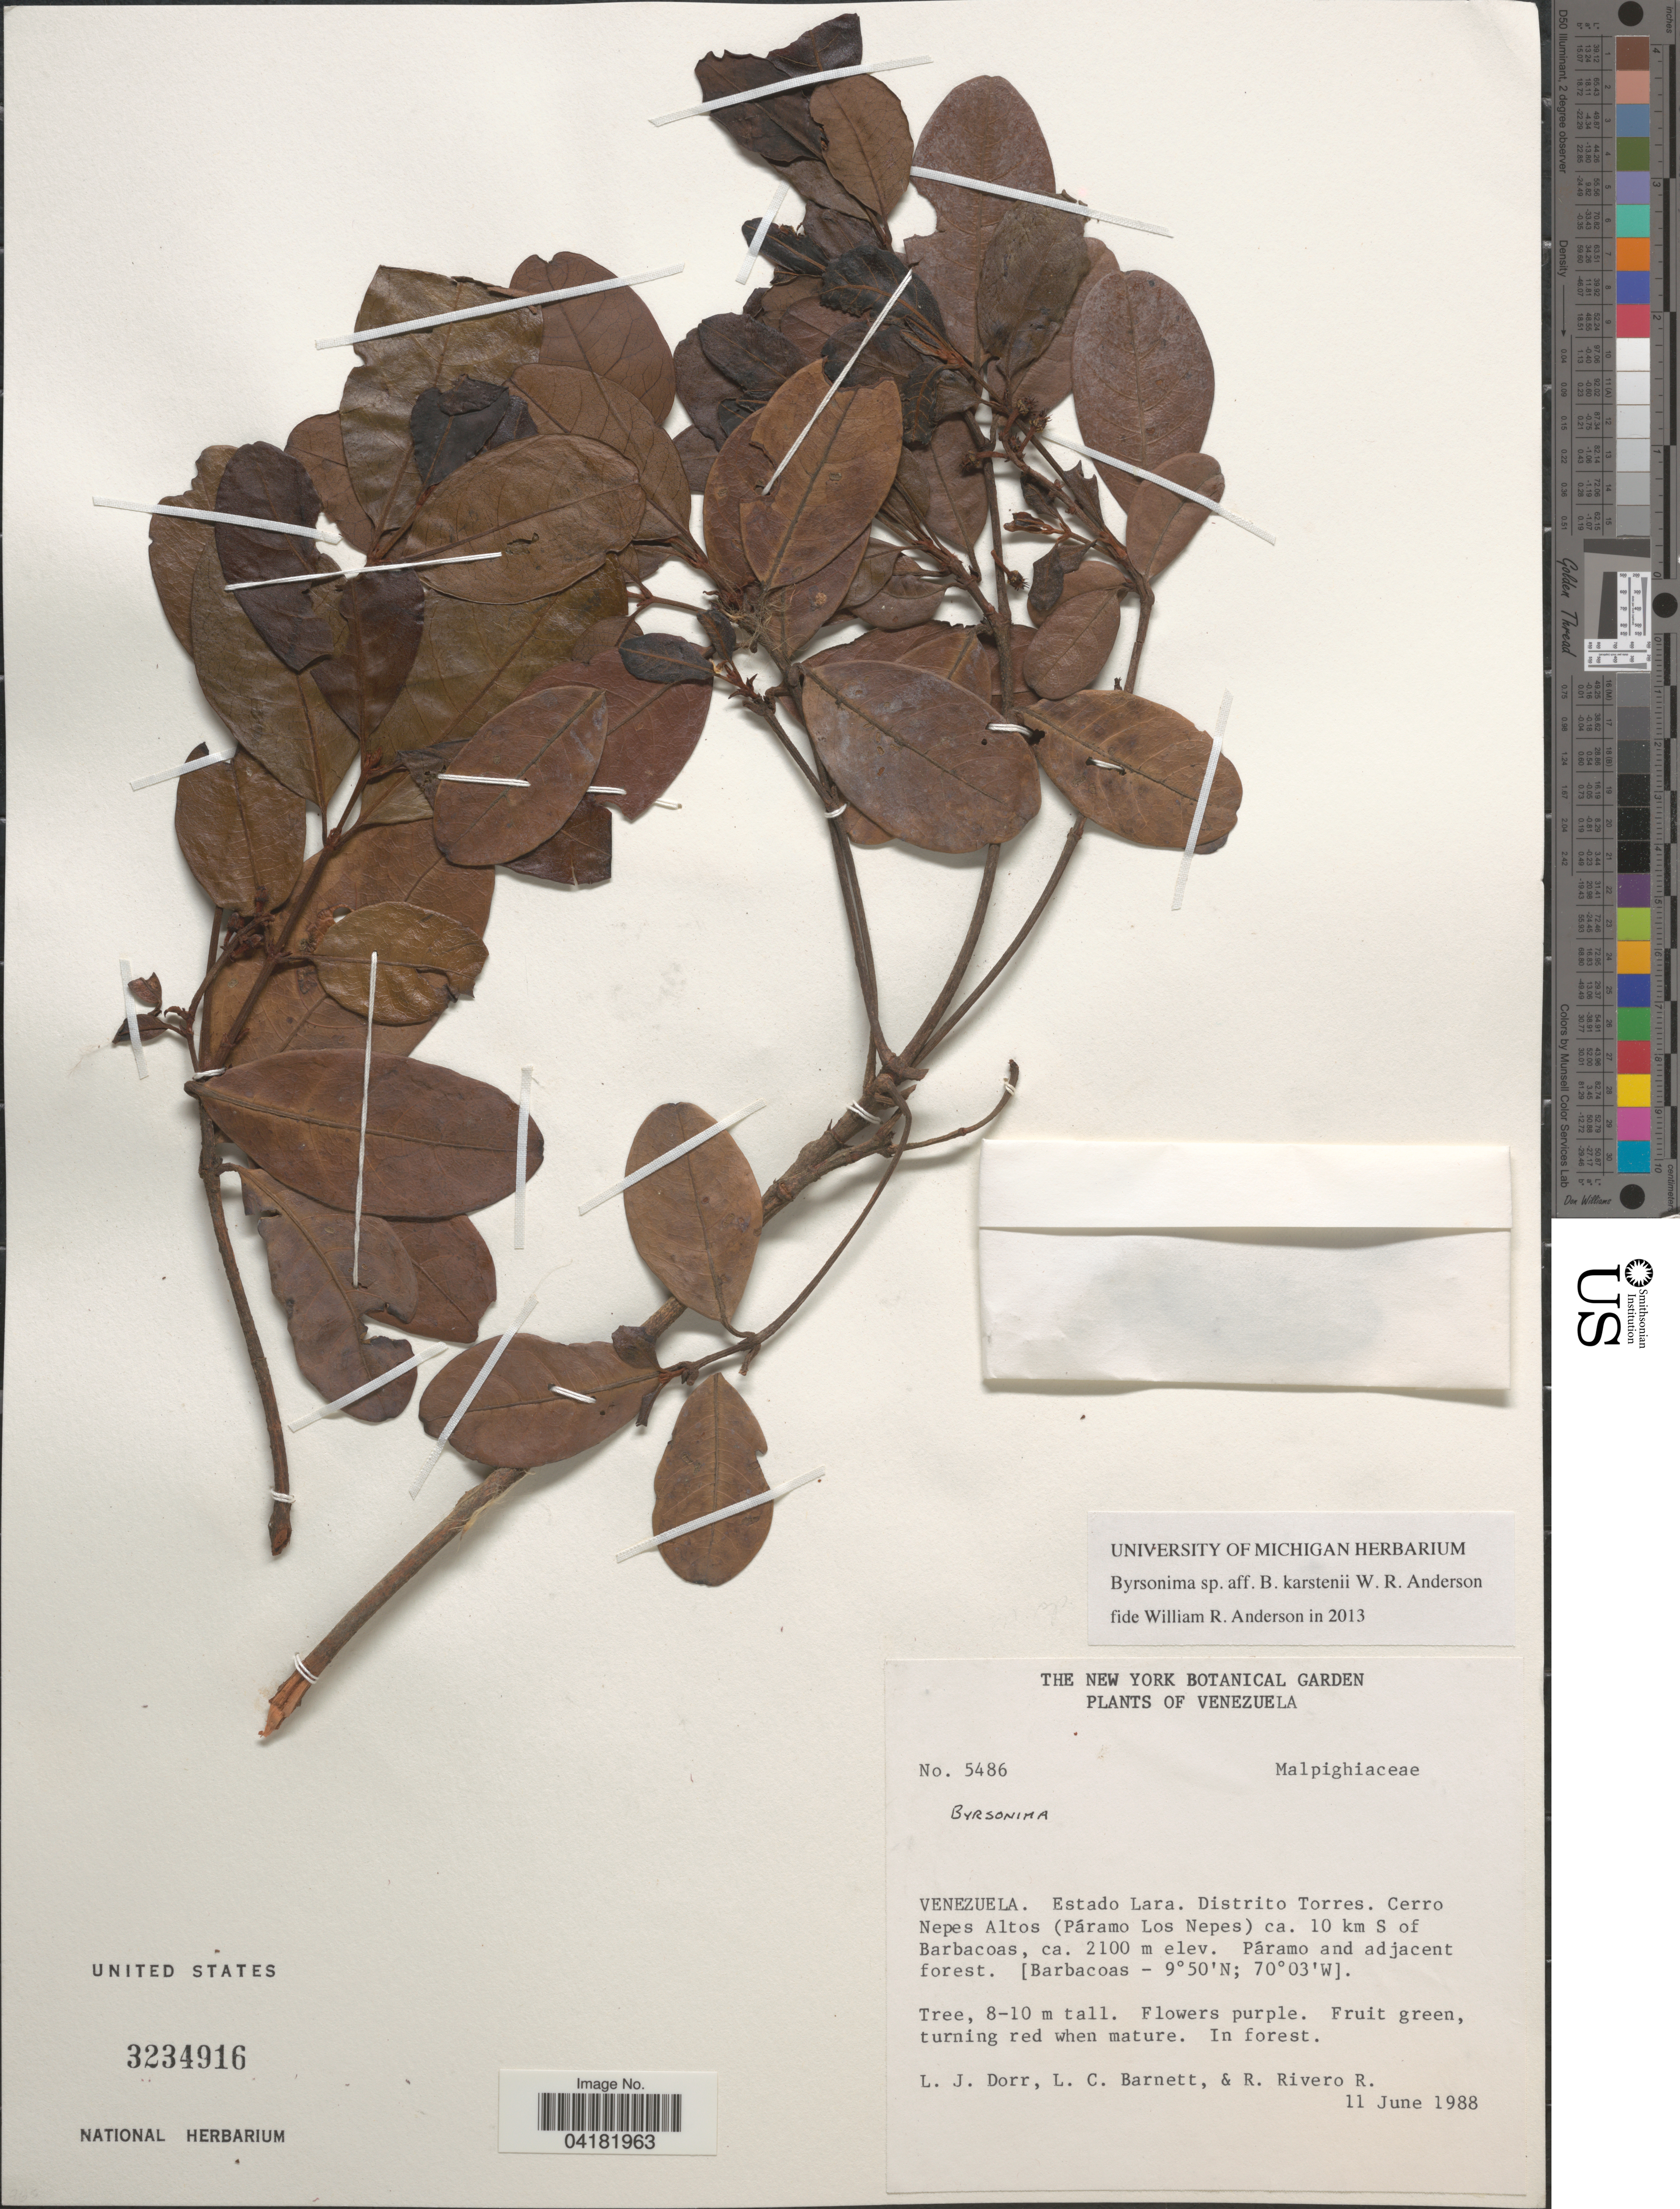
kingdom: Plantae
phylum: Tracheophyta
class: Magnoliopsida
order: Malpighiales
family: Malpighiaceae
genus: Byrsonima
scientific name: Byrsonima sp.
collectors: L. J. Dorr, L. C. Barnett & R. Rivero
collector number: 5486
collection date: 1988-06-11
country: Venezuela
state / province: Lara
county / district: Torres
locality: Cerro Nepes Altos (Páramo Los Nepes) ca. 10 km S of Barbacoas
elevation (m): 2100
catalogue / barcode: US 3234916